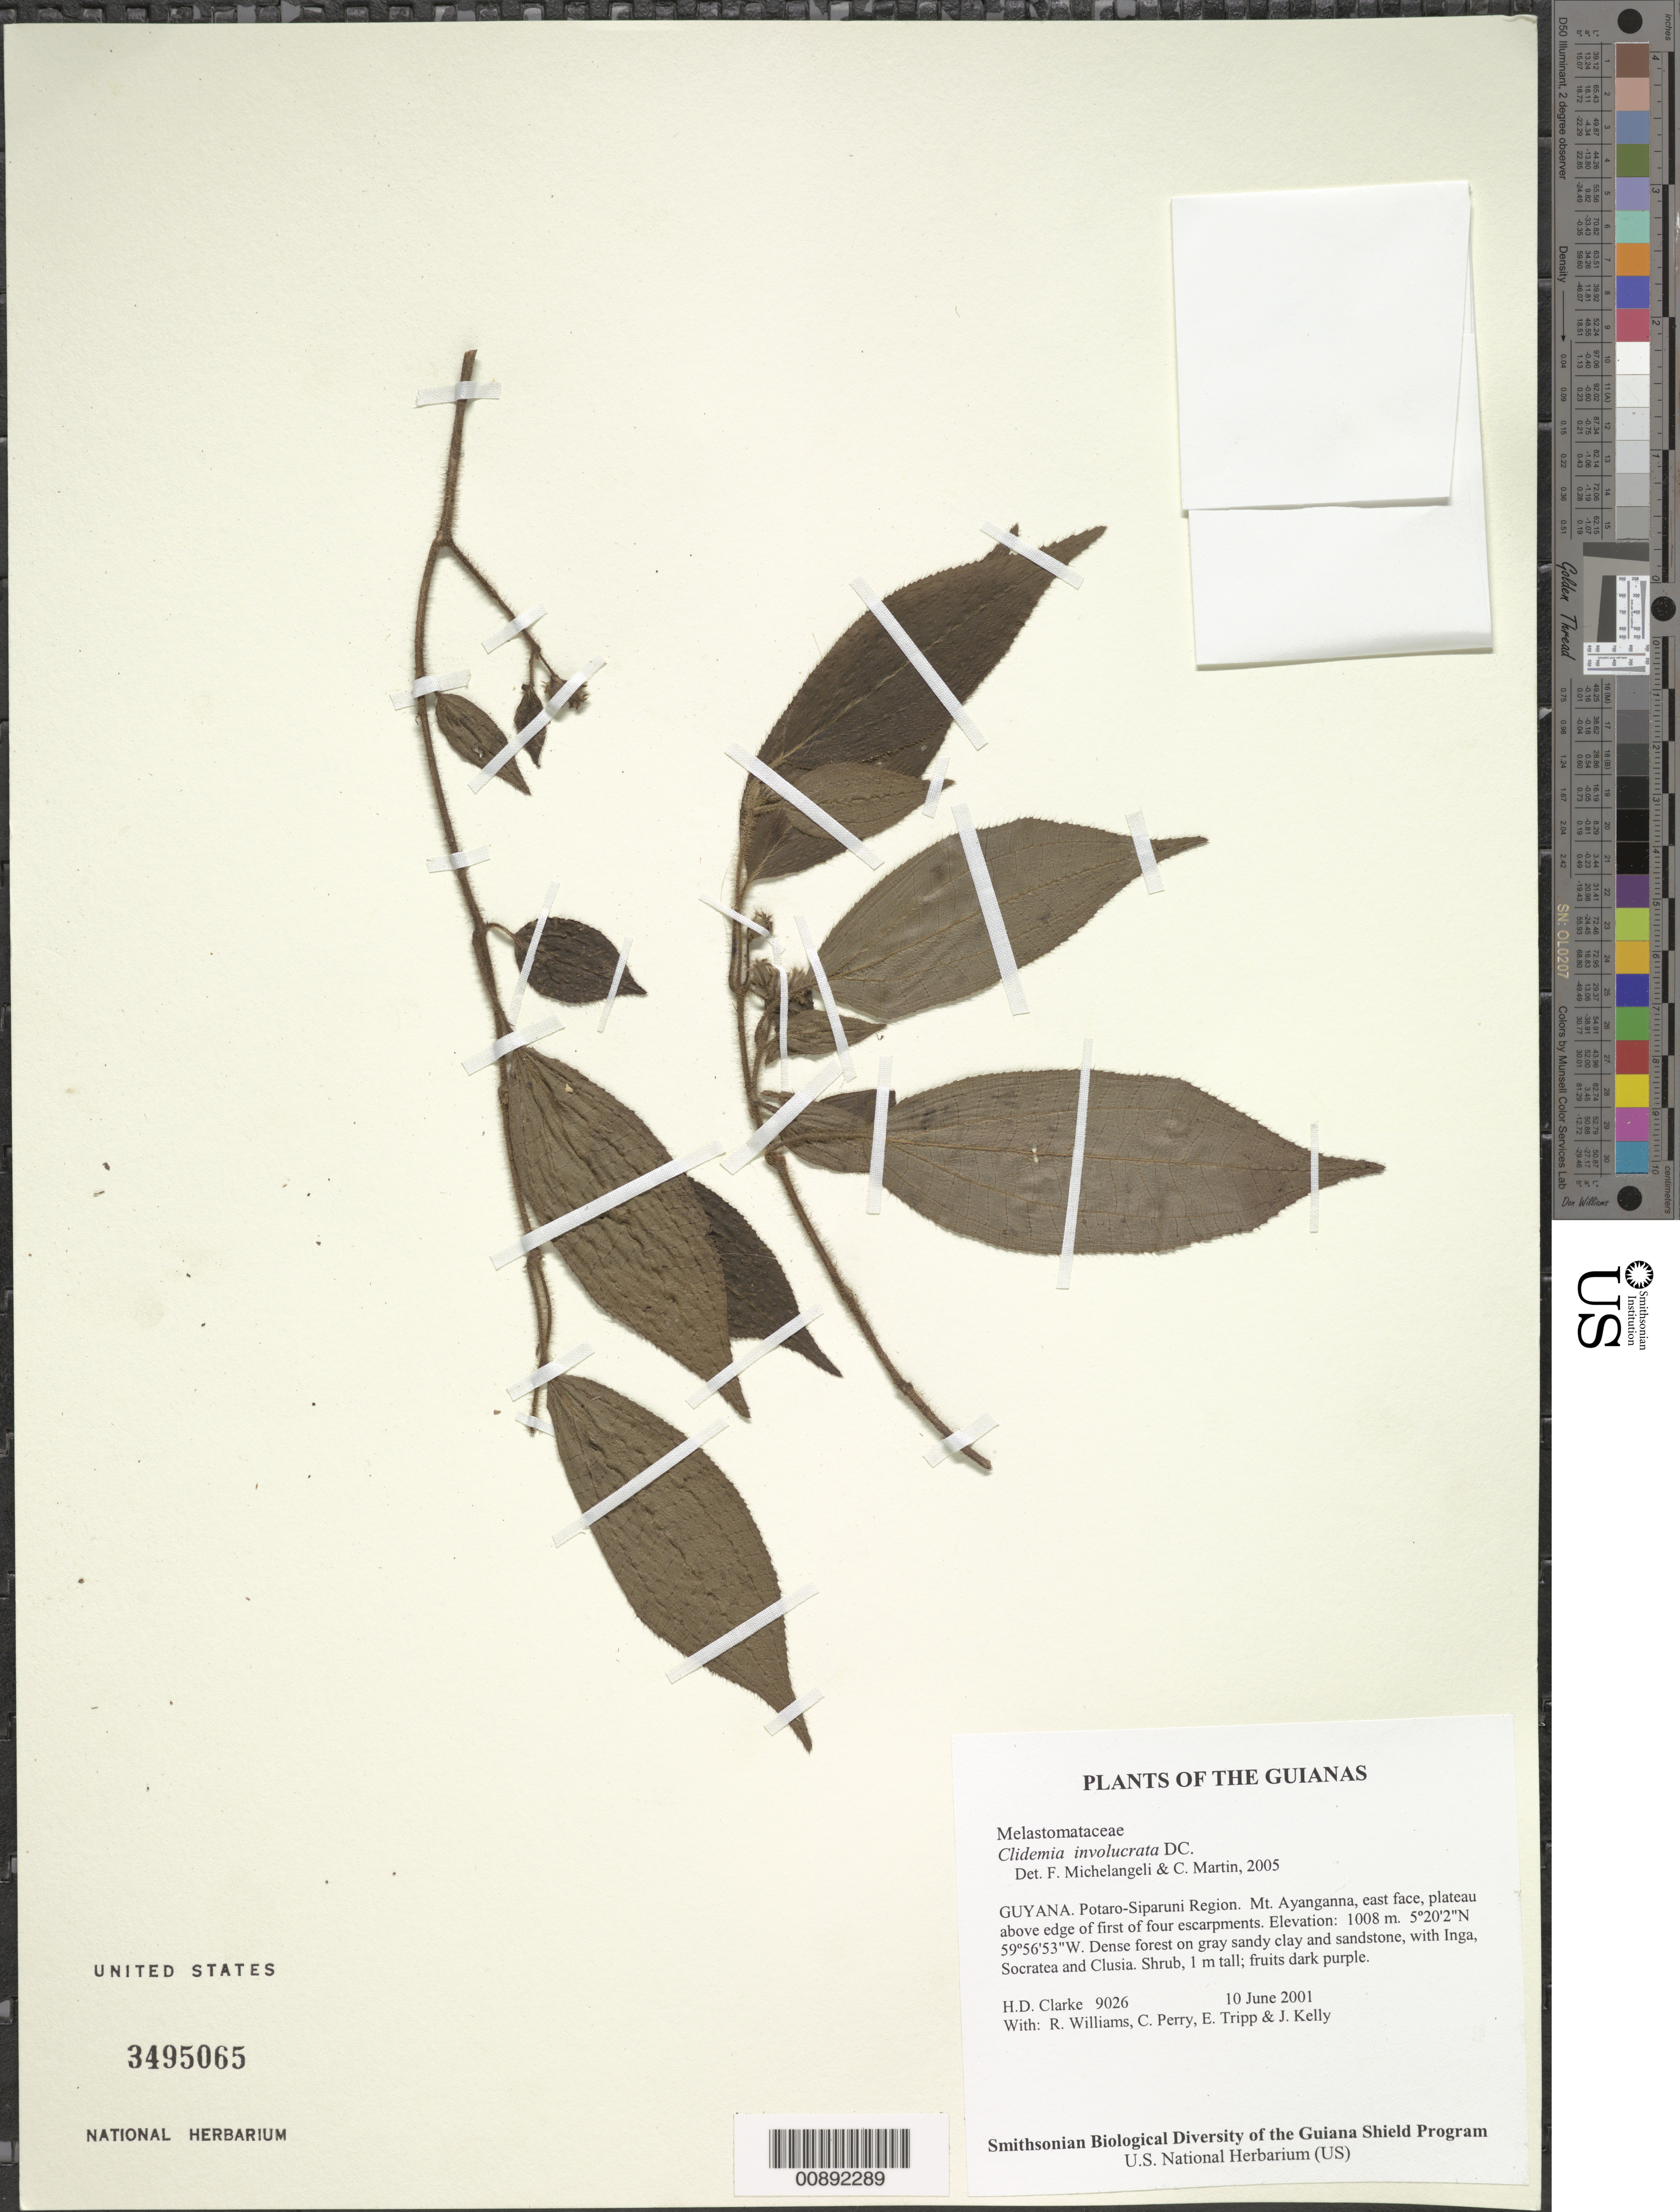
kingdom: Plantae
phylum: Tracheophyta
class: Magnoliopsida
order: Myrtales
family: Melastomataceae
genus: Clidemia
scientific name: Clidemia involucrata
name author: DC.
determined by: Michelangeli, F. A.; Martin, C.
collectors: H. D. Clarke, R. Williams, C. Perry, E. Tripp & J. Kelly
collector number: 9026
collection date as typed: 10 June 2001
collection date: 2001-06-10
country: Guyana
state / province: Potaro-Siparuni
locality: Mt. Ayanganna, east face, plateau above edge of first of four escarpments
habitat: Dense forest on gray sandy clay and sandstone, with Inga, Socratea and Clusia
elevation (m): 1008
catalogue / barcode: US 3495065